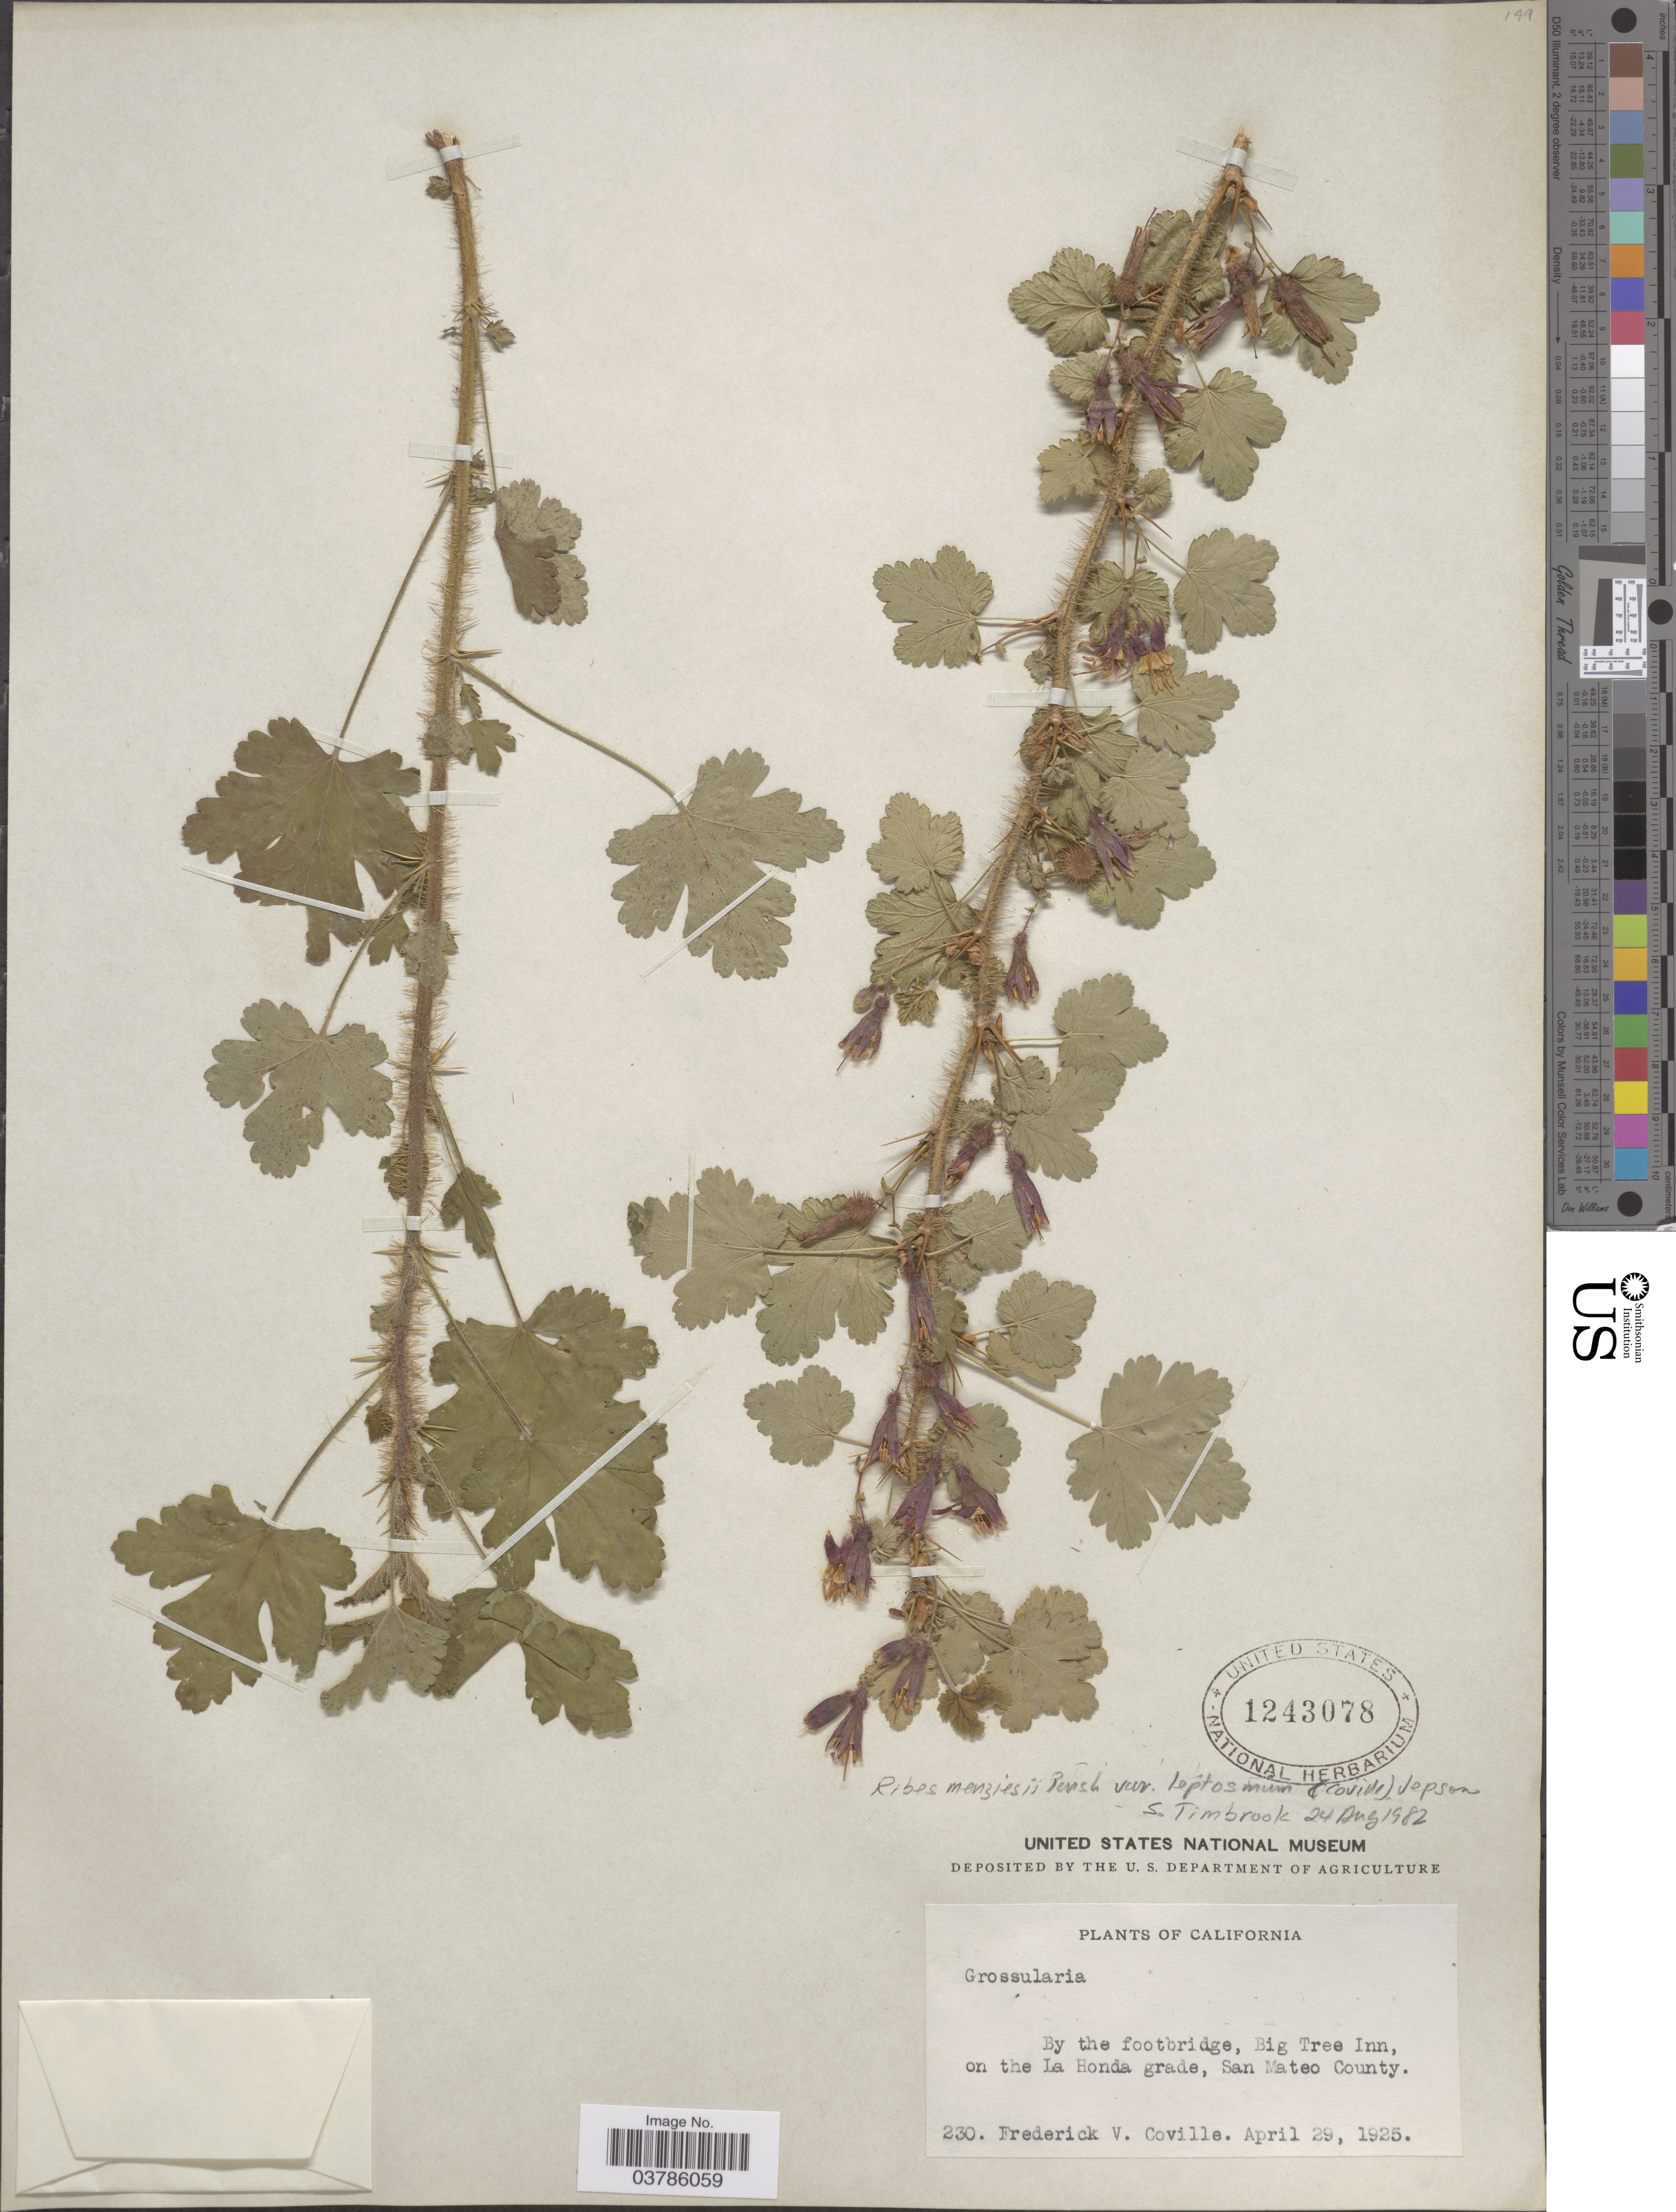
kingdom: Plantae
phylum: Tracheophyta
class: Magnoliopsida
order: Saxifragales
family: Grossulariaceae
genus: Ribes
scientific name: Ribes menziesii var. leptosum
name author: (Coville) Jeps.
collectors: F. V. Coville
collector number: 230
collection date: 1925-04-29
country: United States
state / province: California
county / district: San Mateo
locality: By the footbridge, Big Tree Inn, on the La Honda grade, San Mateo County.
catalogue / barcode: US 1243078